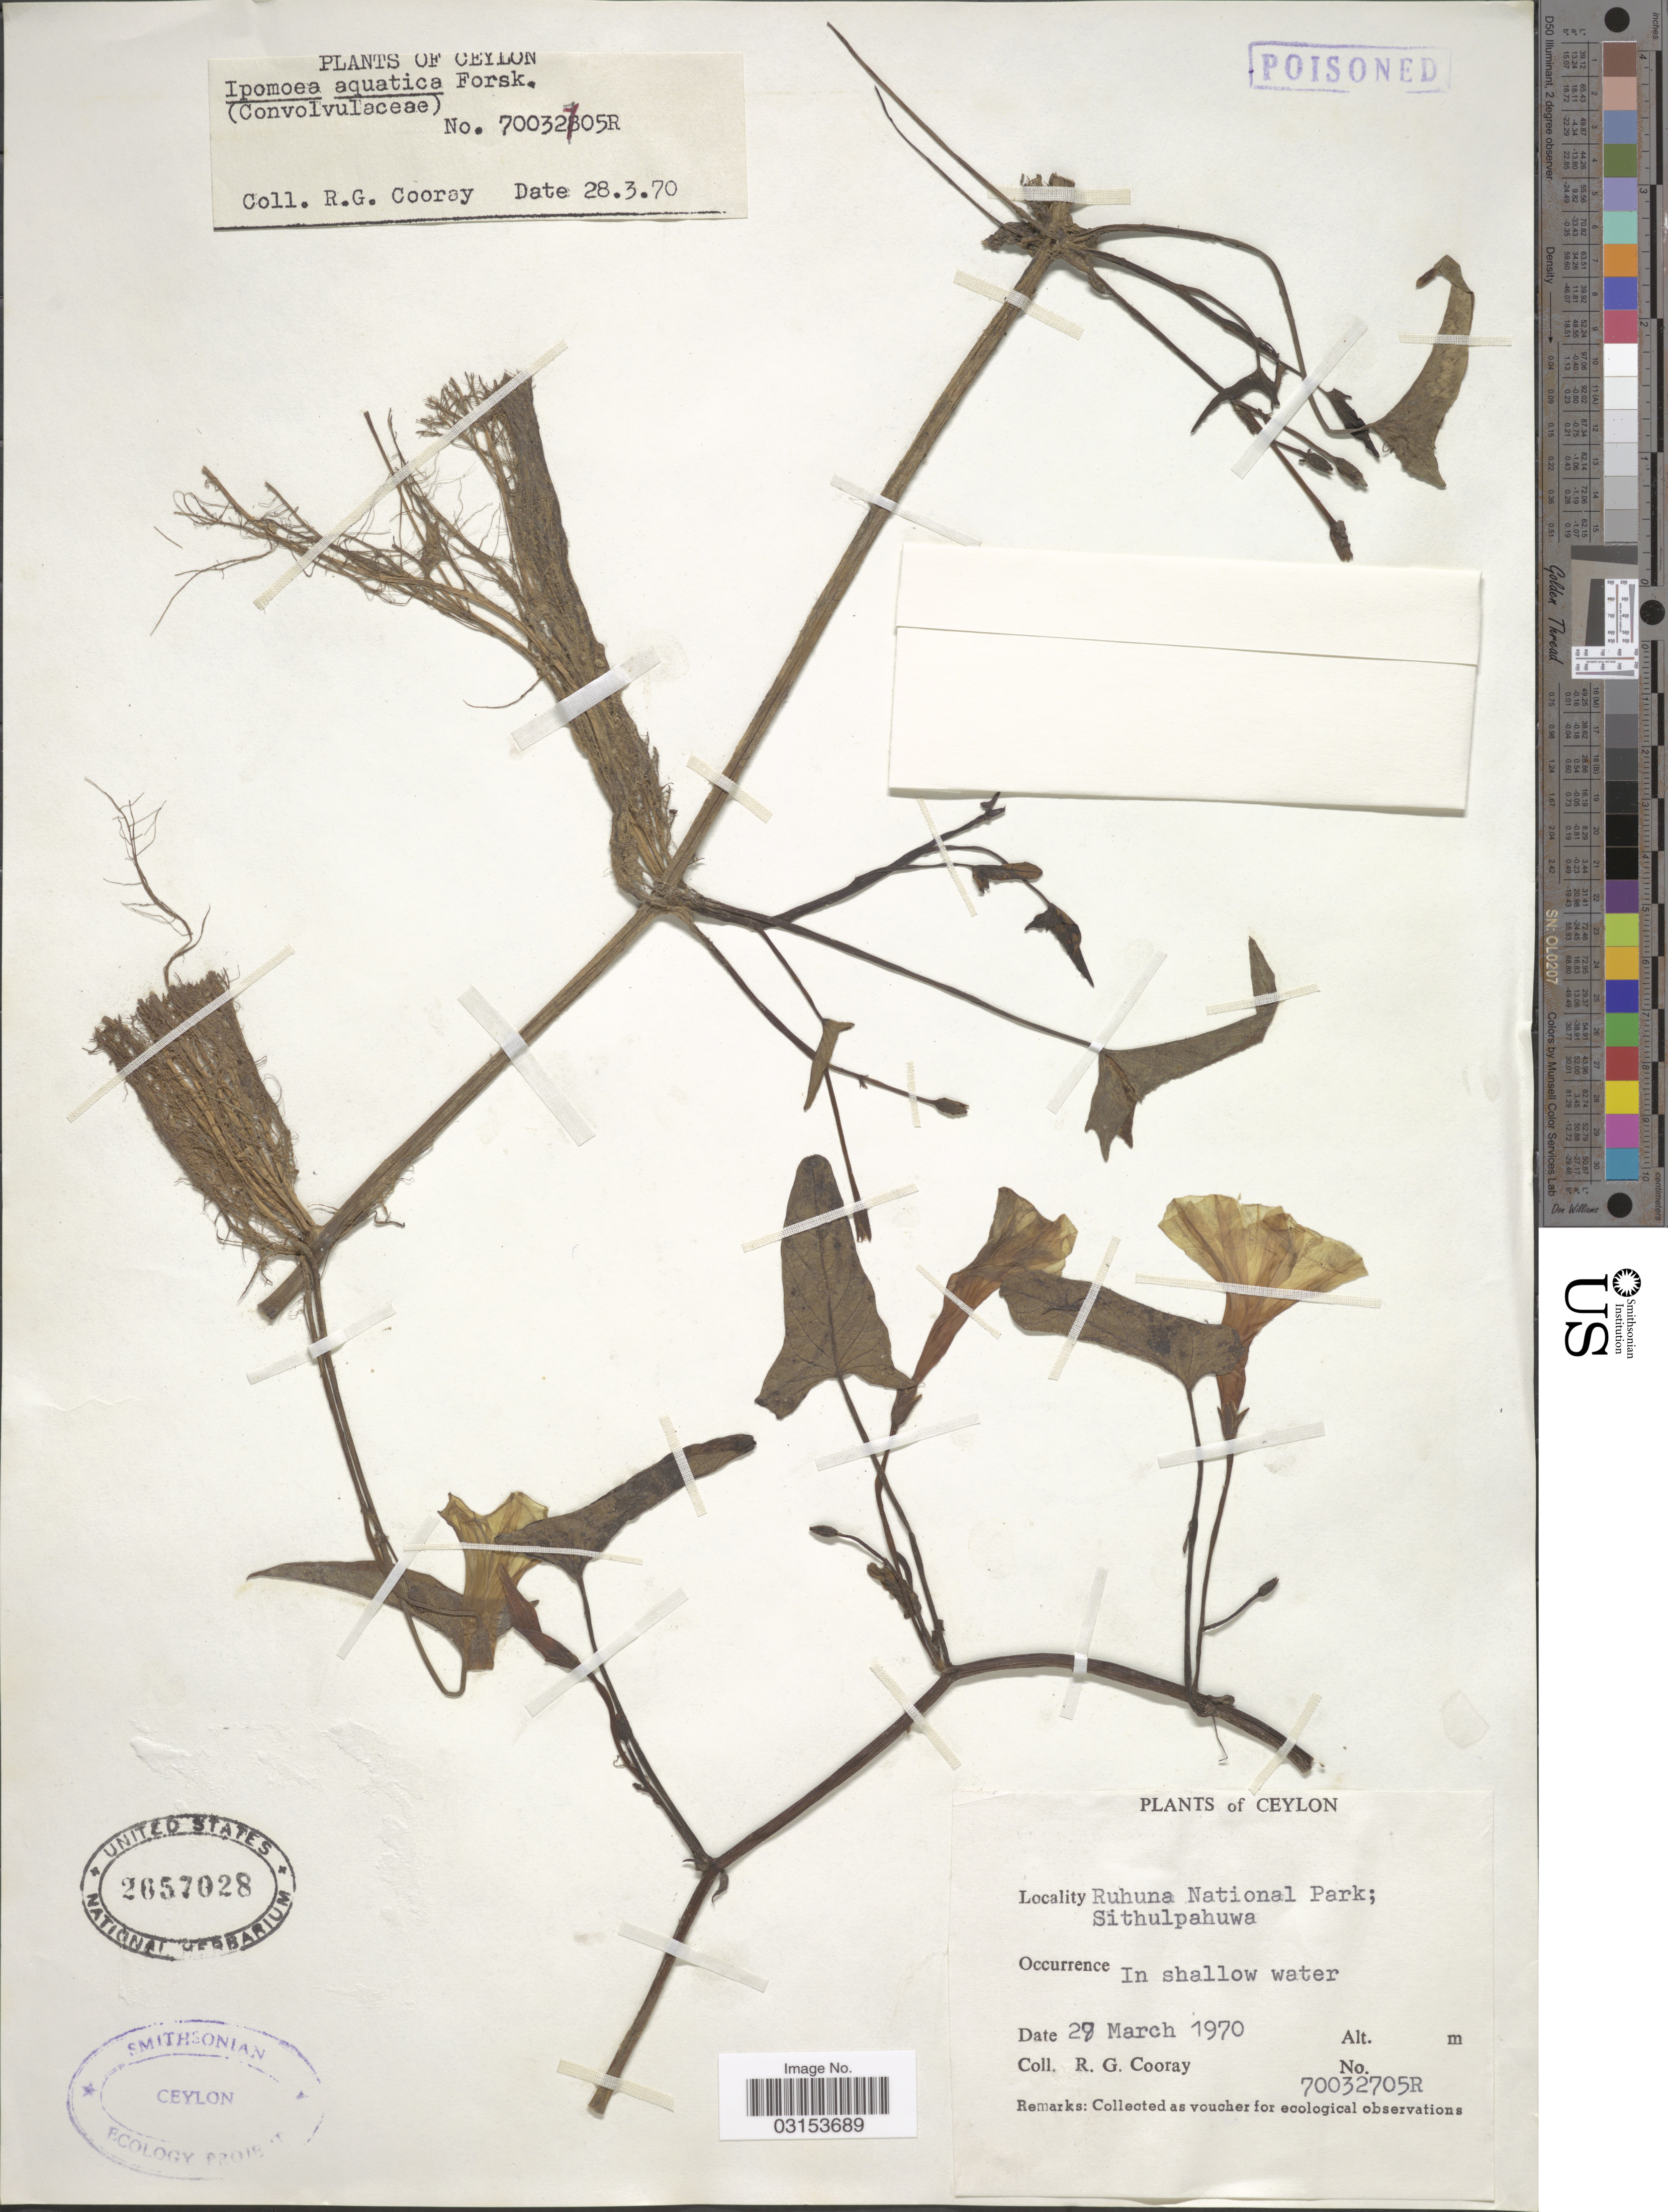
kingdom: Plantae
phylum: Tracheophyta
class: Magnoliopsida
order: Solanales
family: Convolvulaceae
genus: Ipomoea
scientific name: Ipomoea aquatica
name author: Forssk.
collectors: R. Cooray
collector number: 70032705R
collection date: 1970-03-27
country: Sri Lanka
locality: Ceylon. Ruhuna National Park; Sithulpahuwa.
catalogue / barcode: US 2657028